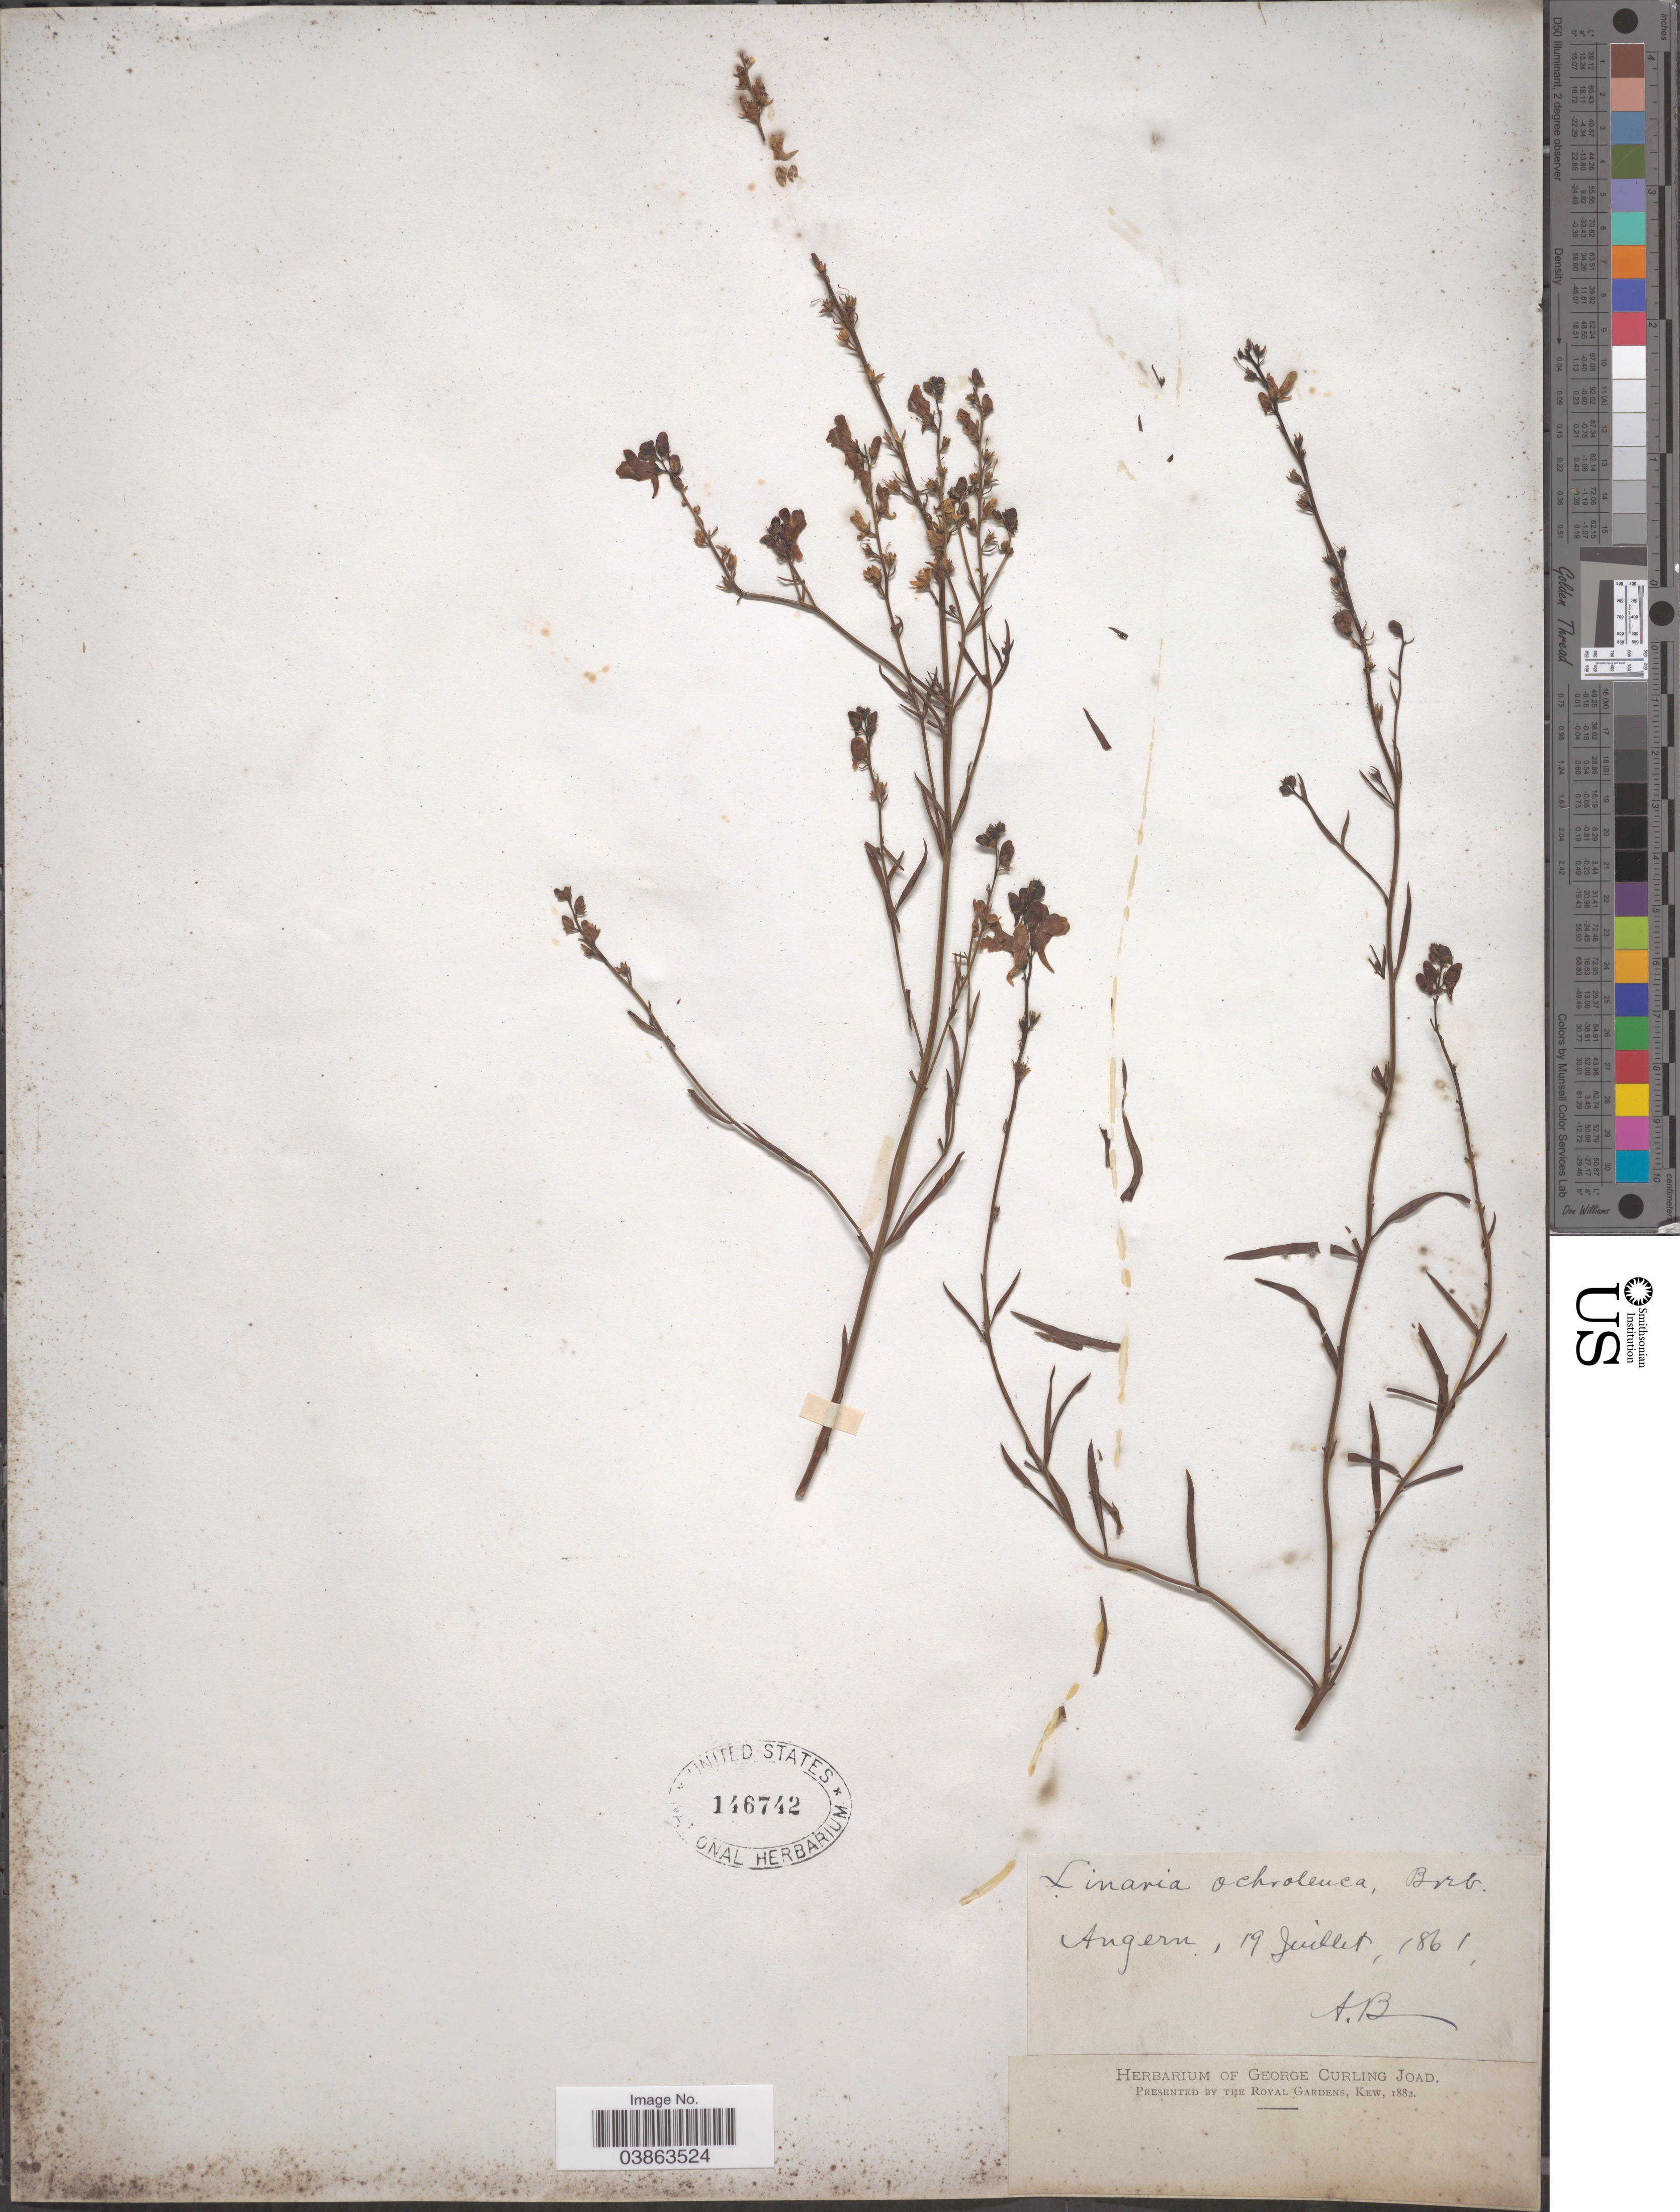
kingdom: Plantae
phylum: Tracheophyta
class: Magnoliopsida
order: Lamiales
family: Plantaginaceae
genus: Linaria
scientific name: Linaria ochroleuca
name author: Bréb.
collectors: A. B.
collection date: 1861-07-19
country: Germany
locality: Angern.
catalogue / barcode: US 146742